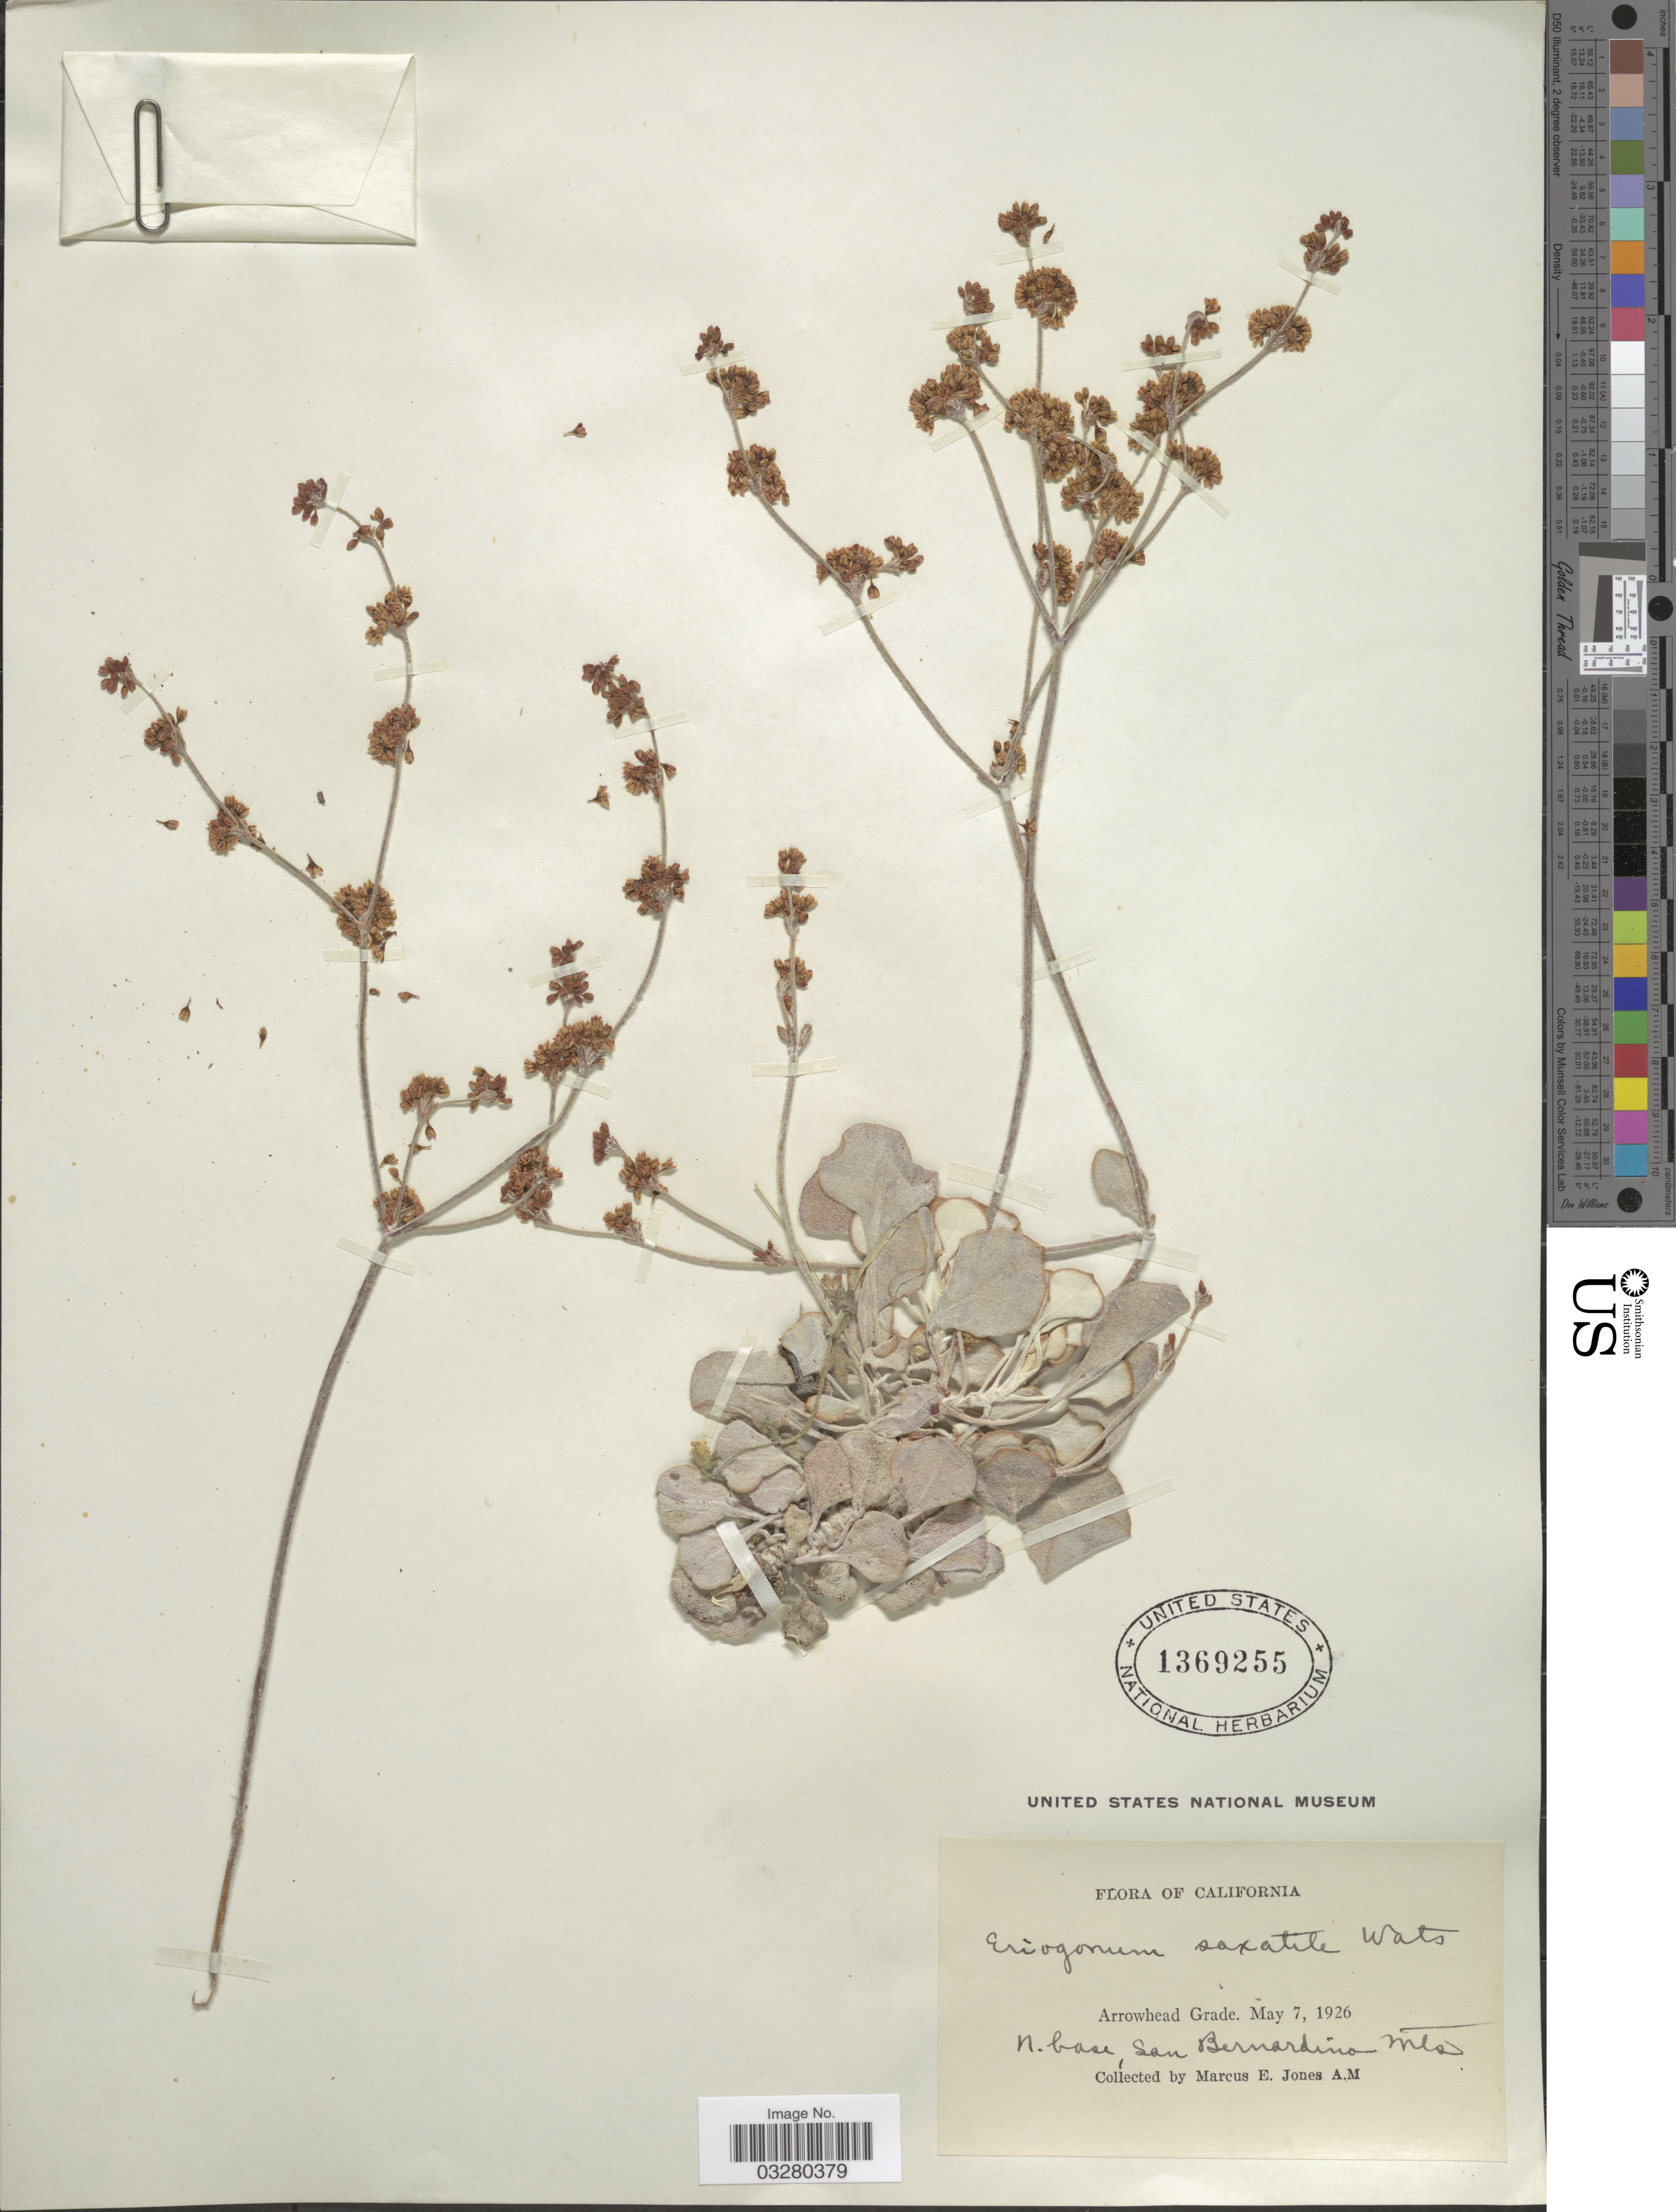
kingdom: Plantae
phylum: Tracheophyta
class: Magnoliopsida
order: Caryophyllales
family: Polygonaceae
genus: Eriogonum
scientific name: Eriogonum saxatile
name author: S. Watson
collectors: M. E. Jones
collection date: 1926-05-07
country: United States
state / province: California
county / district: San Bernardino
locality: Arrowhead Grade. N. base, San Bernardino Mts.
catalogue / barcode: US 1369255